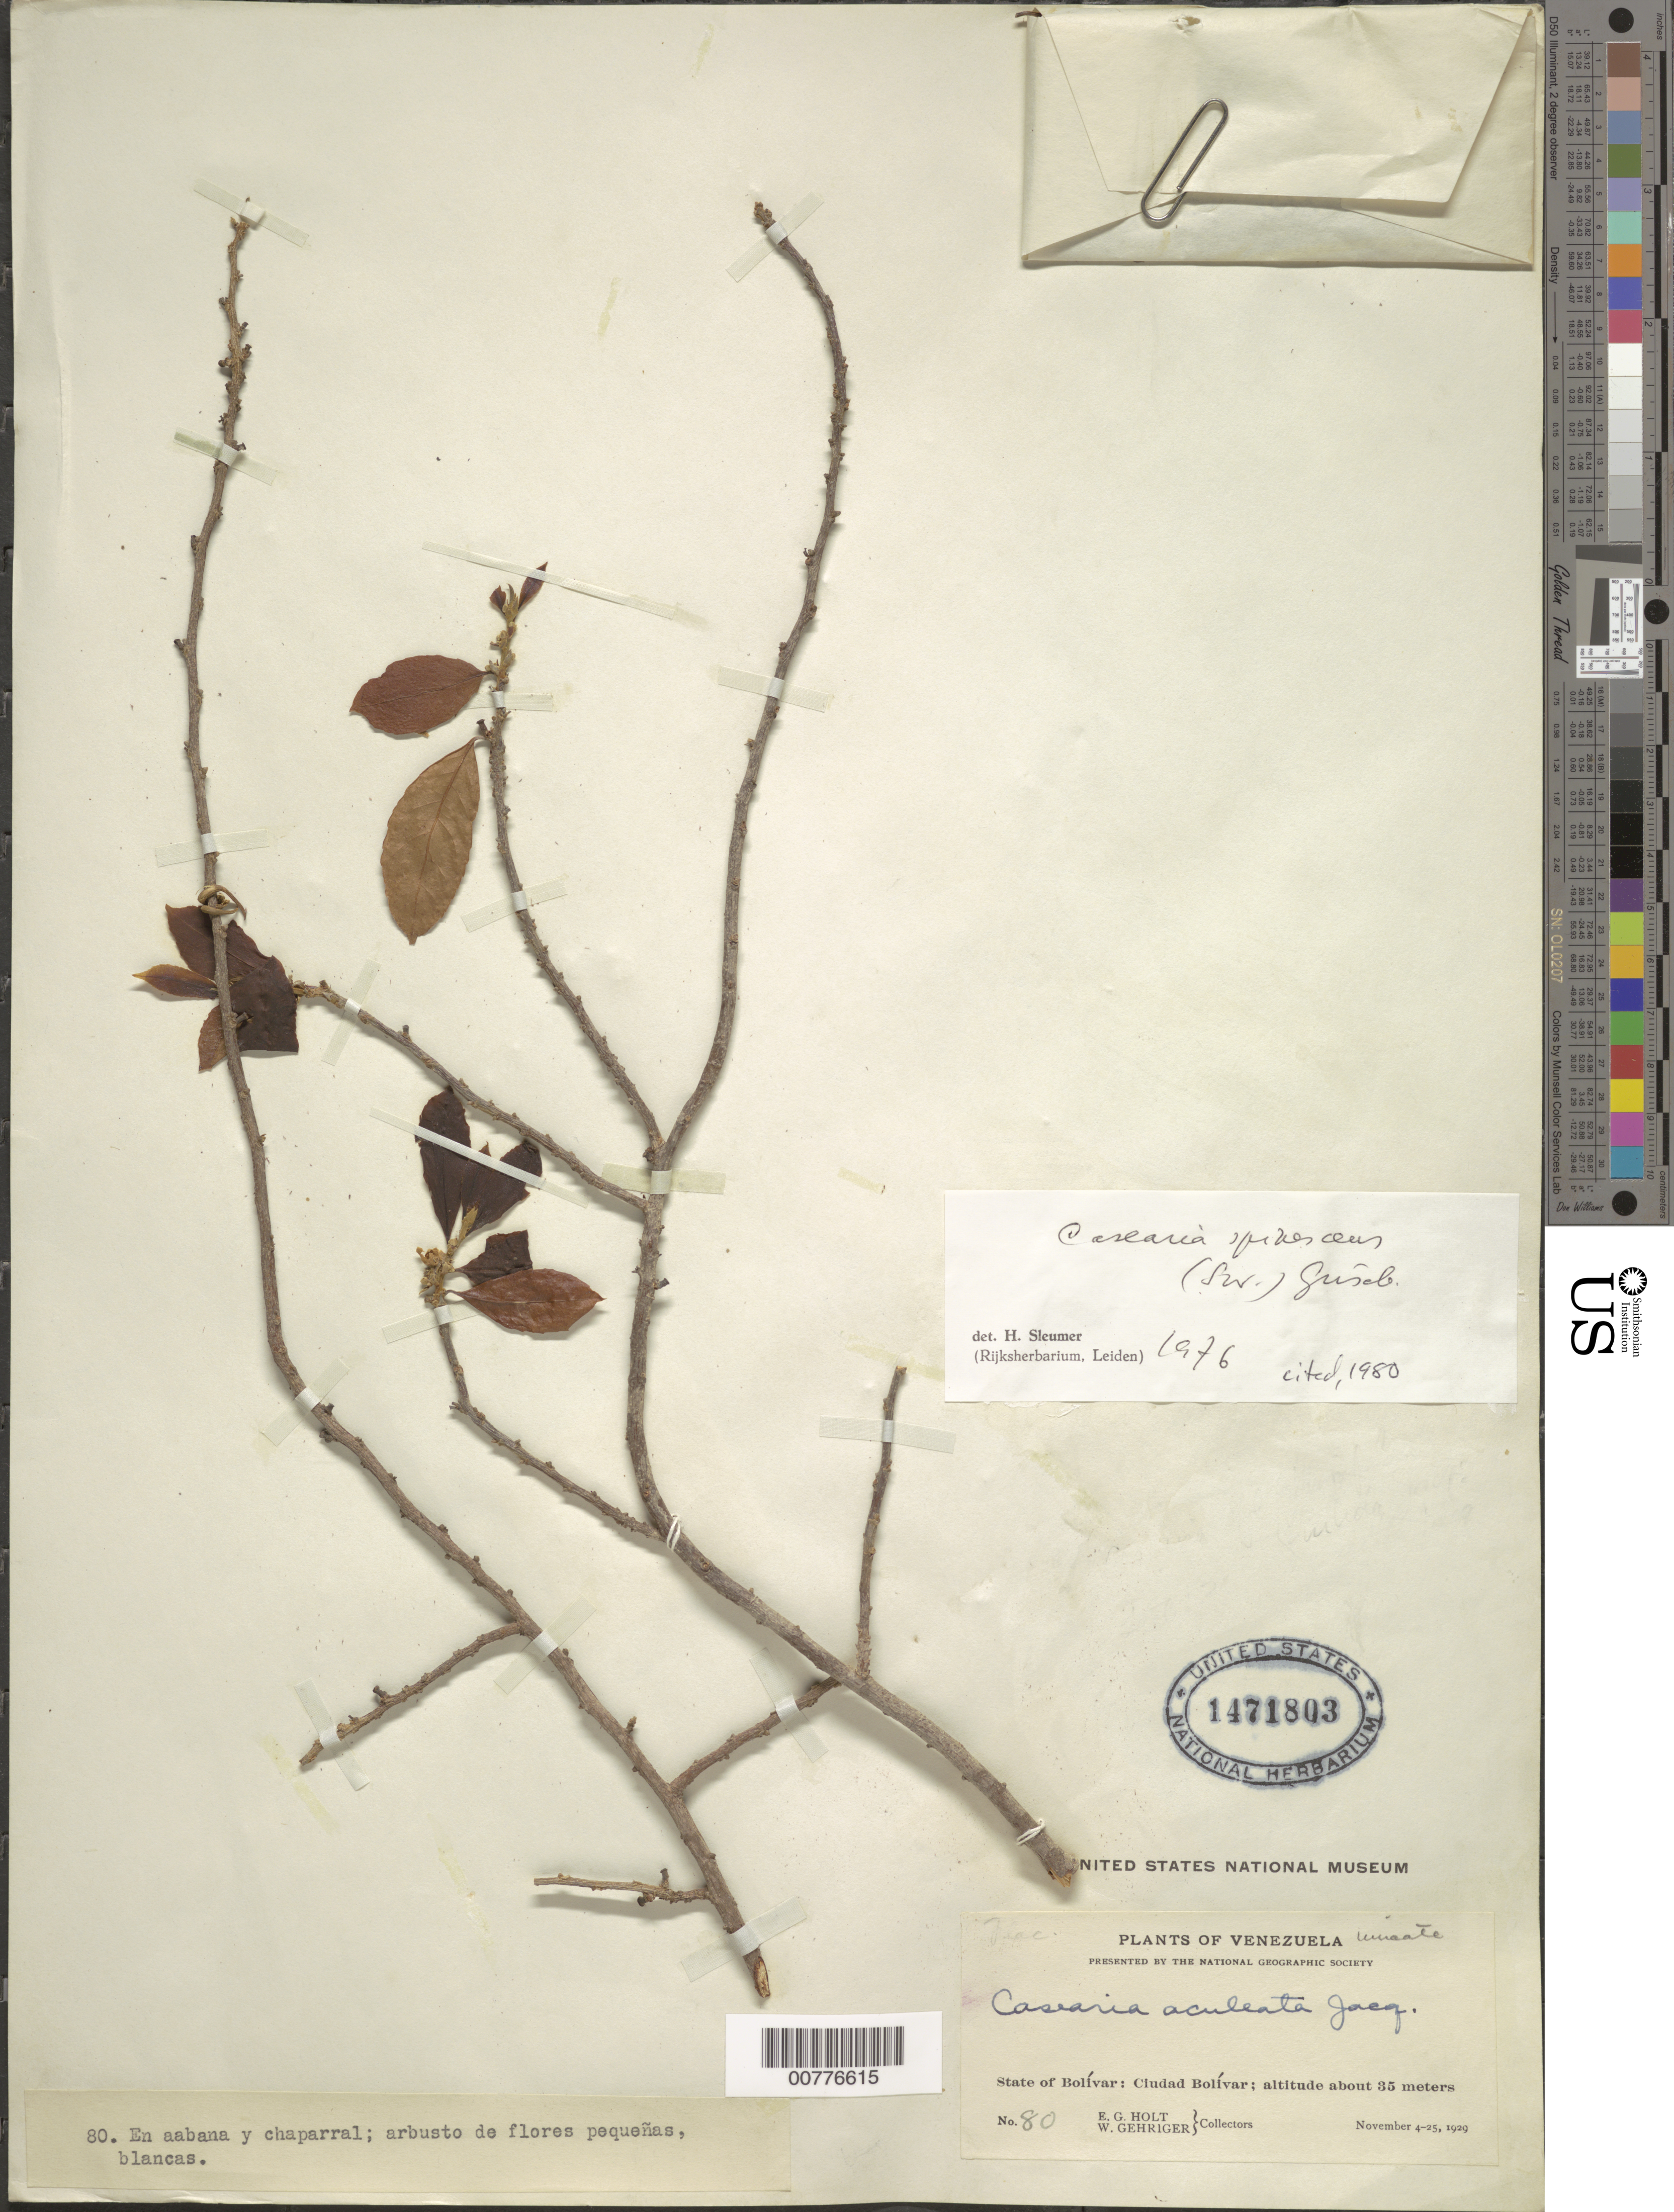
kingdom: Plantae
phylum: Tracheophyta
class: Magnoliopsida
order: Malpighiales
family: Salicaceae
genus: Casearia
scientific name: Casearia spinescens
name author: (Sw.) Griseb.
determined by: Sleumer, H. O.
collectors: E. Holt & W. Gehriger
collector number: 80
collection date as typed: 4-Nov-29 to 25-Nov-29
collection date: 1929-11-04/1929-11-25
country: Venezuela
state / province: Bolívar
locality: Ciudad Bolívar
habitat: Sabana y chaparral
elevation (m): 35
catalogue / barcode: US 1471803